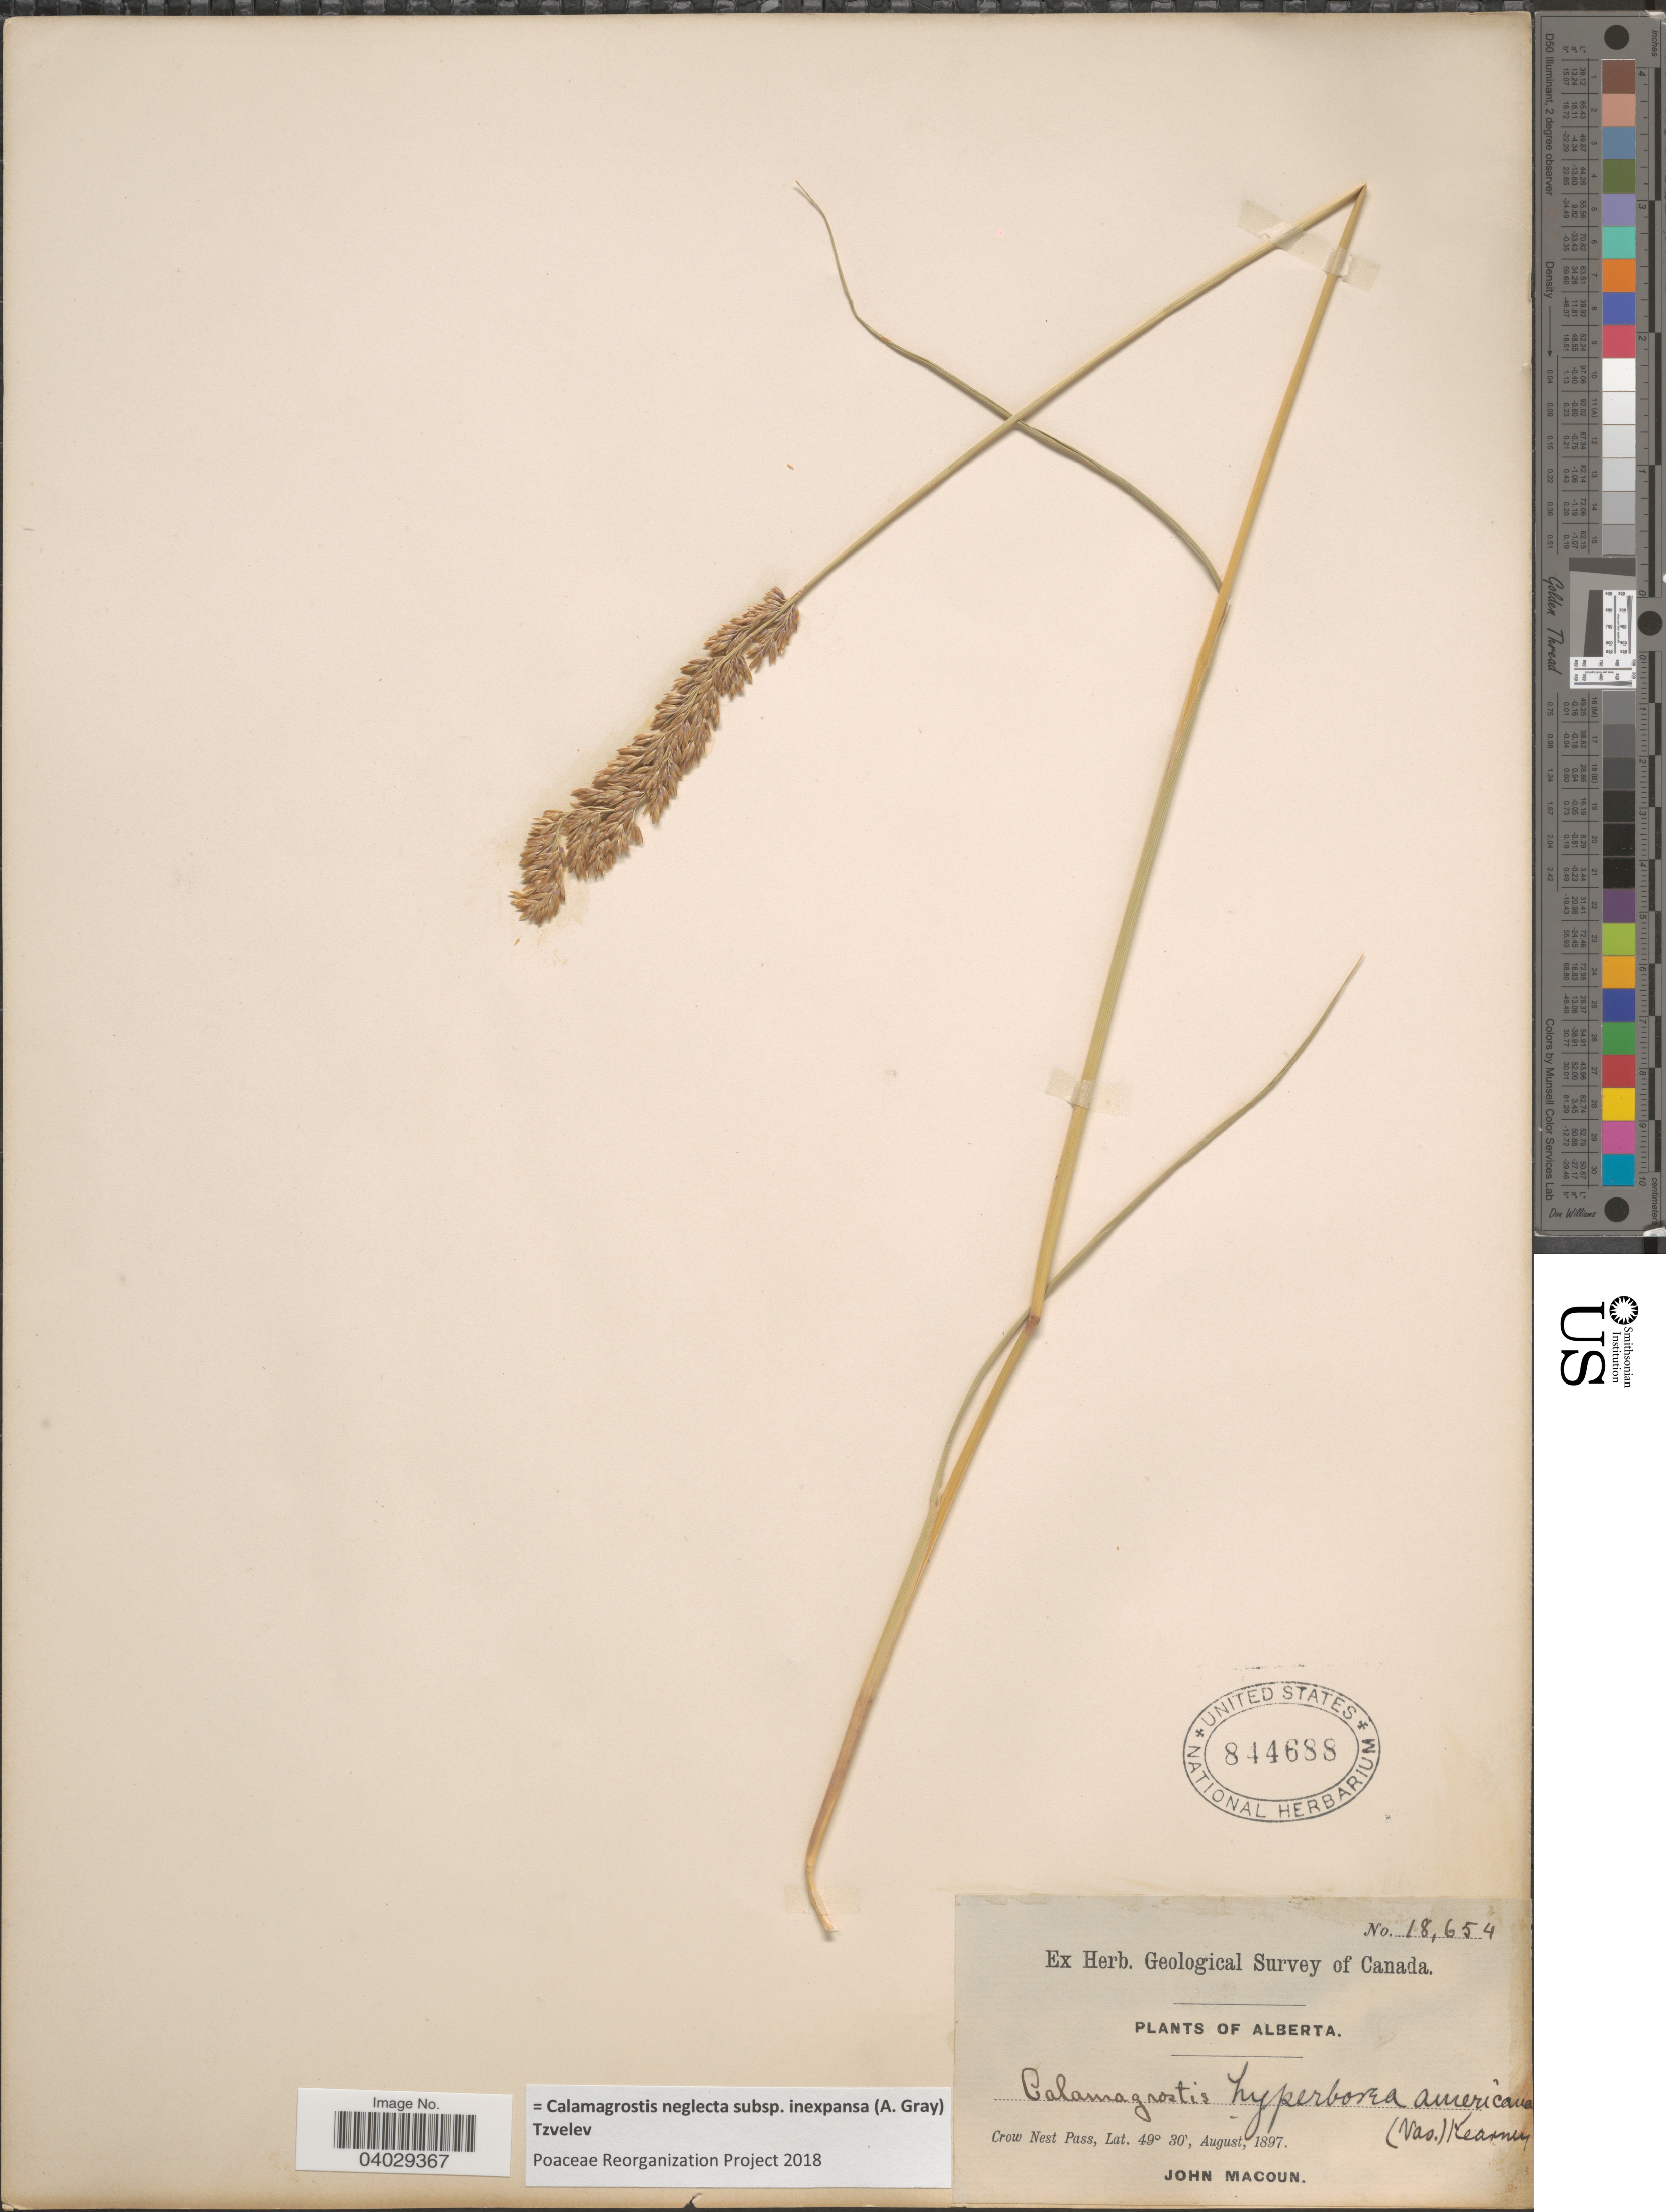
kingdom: Plantae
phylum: Tracheophyta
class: Liliopsida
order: Poales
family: Poaceae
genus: Calamagrostis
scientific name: Calamagrostis neglecta subsp. inexpansa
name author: (A. Gray) Tzvelev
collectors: J. Macoun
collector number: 18654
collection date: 1897-08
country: Canada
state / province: Alberta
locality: Crow Nest Pass.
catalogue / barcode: US 844688